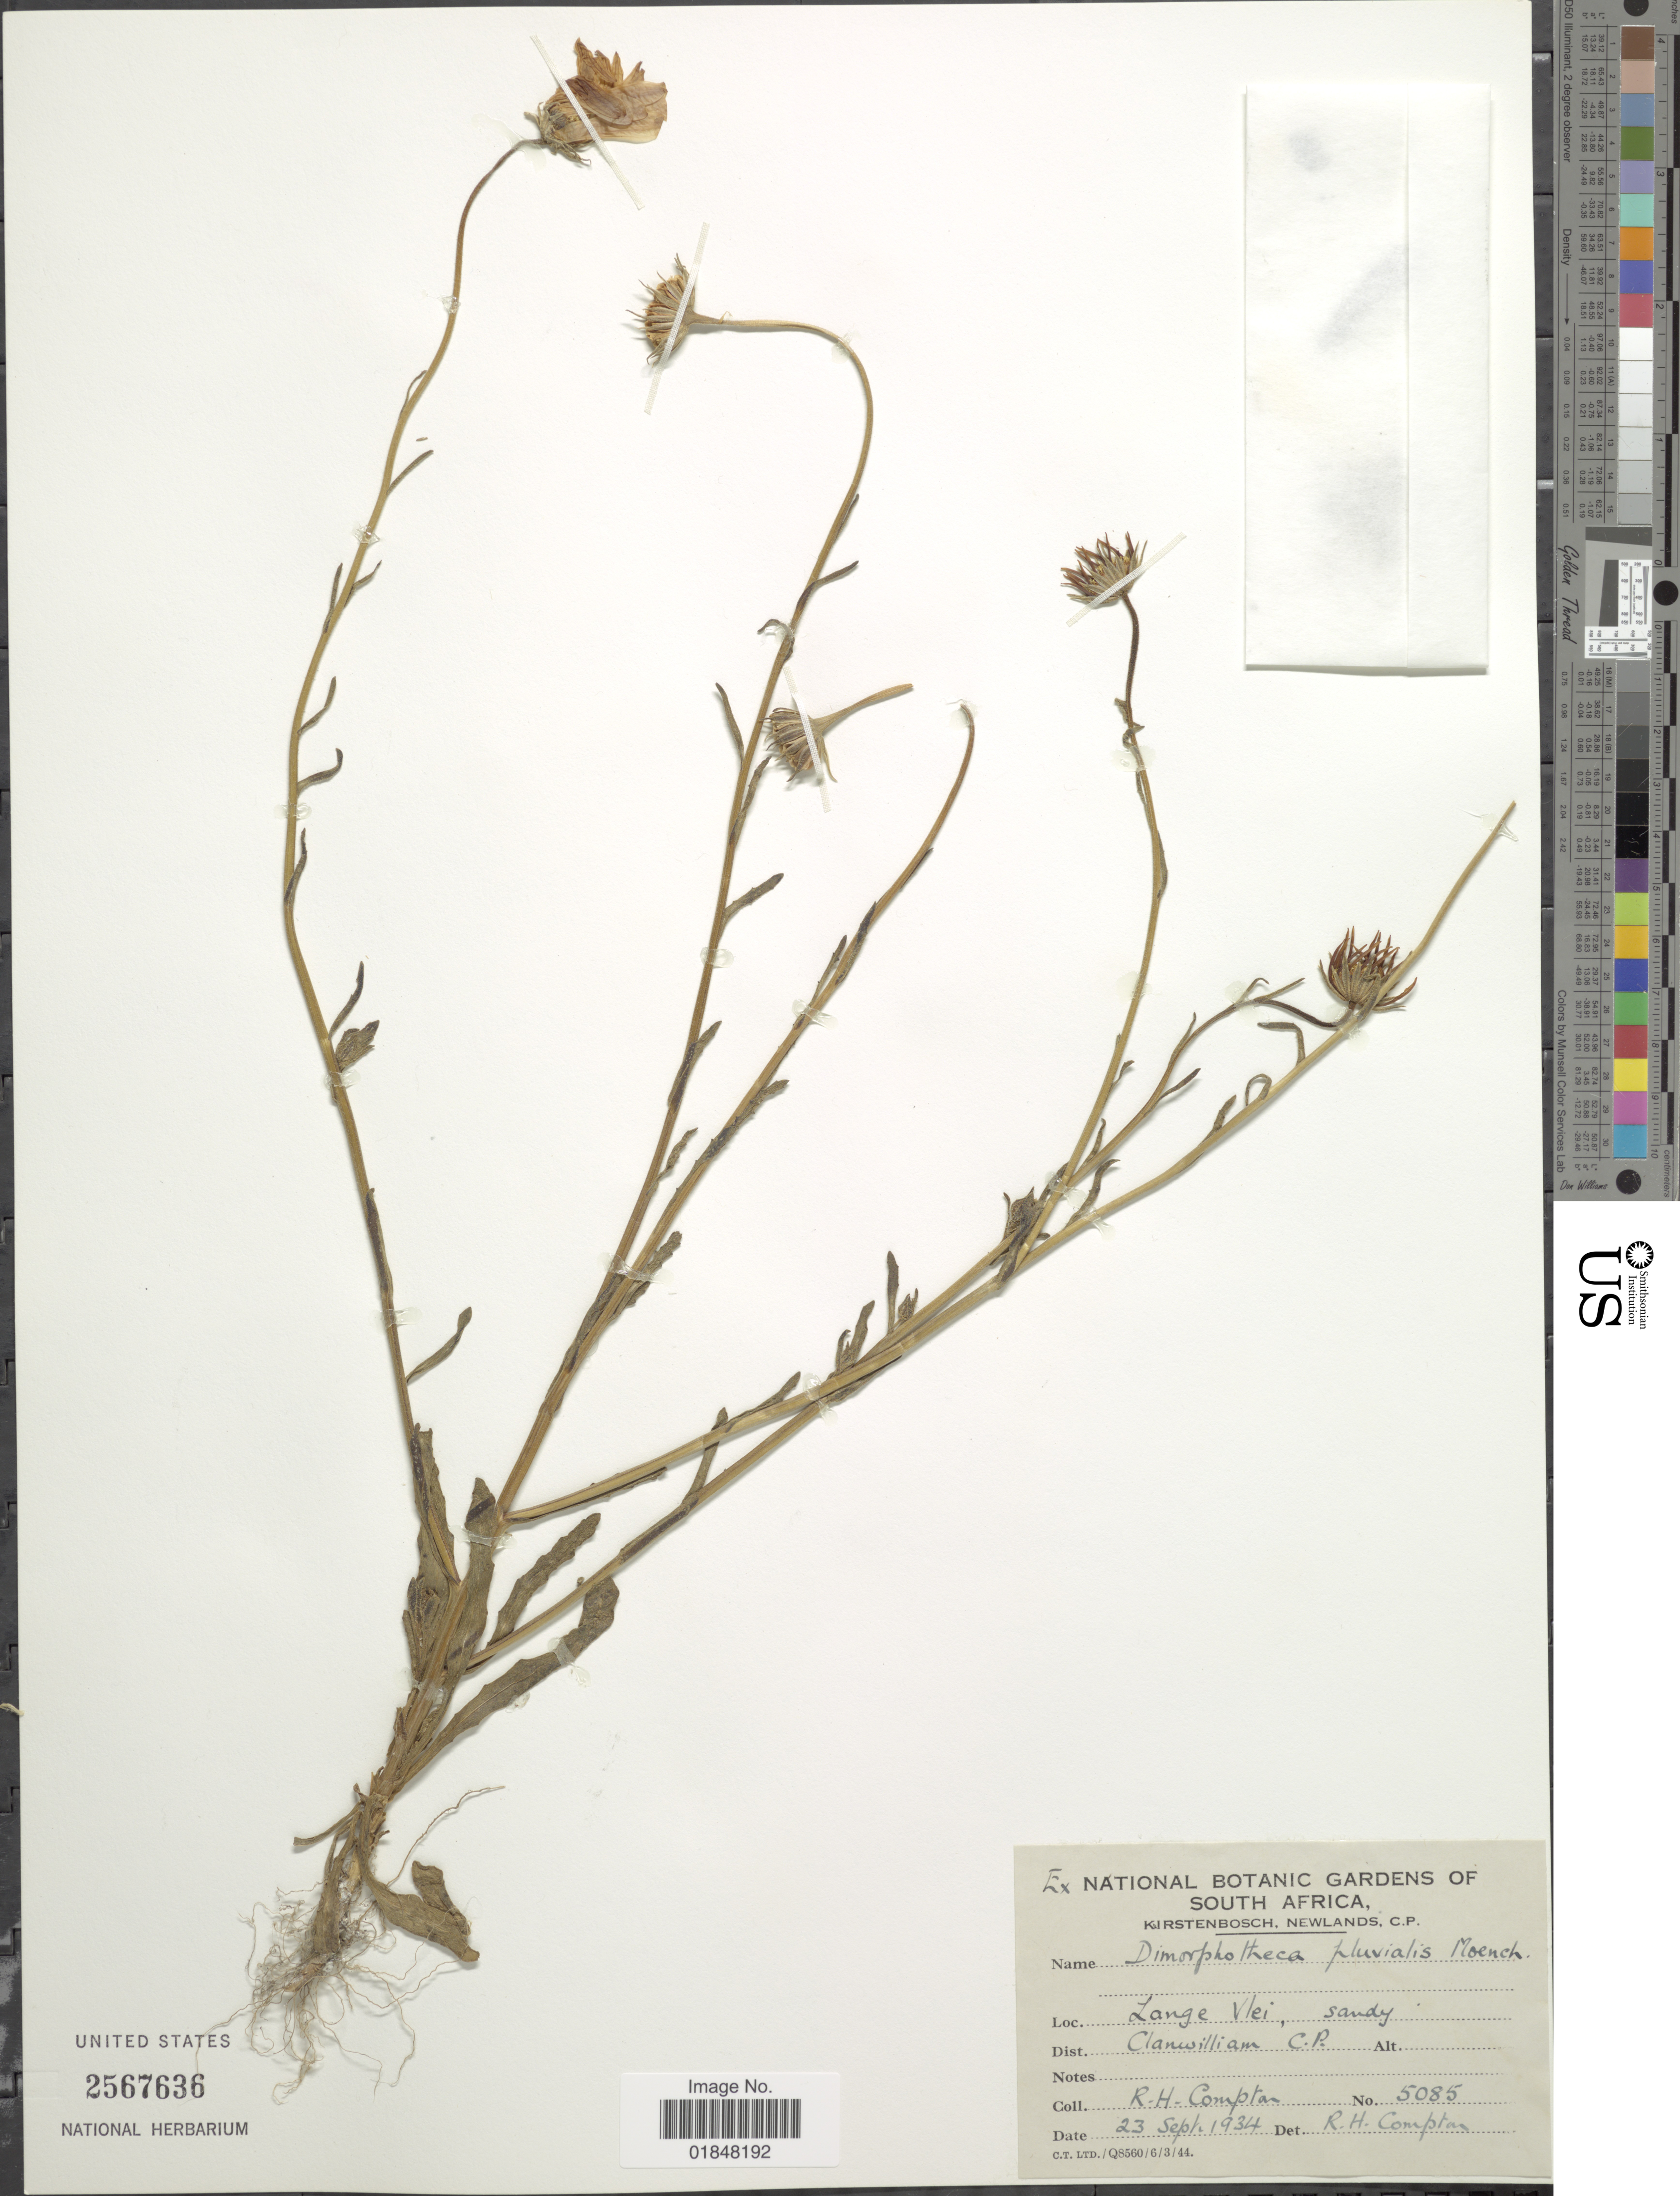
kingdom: Plantae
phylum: Tracheophyta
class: Magnoliopsida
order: Asterales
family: Asteraceae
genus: Dimorphotheca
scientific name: Dimorphotheca pluvialis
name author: (L.) Moench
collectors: R. H. Compton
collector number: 5085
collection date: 1934-09-23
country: South Africa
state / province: Western Cape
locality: Lange Vlei, Dist. Clanwilliam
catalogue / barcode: US 2567636